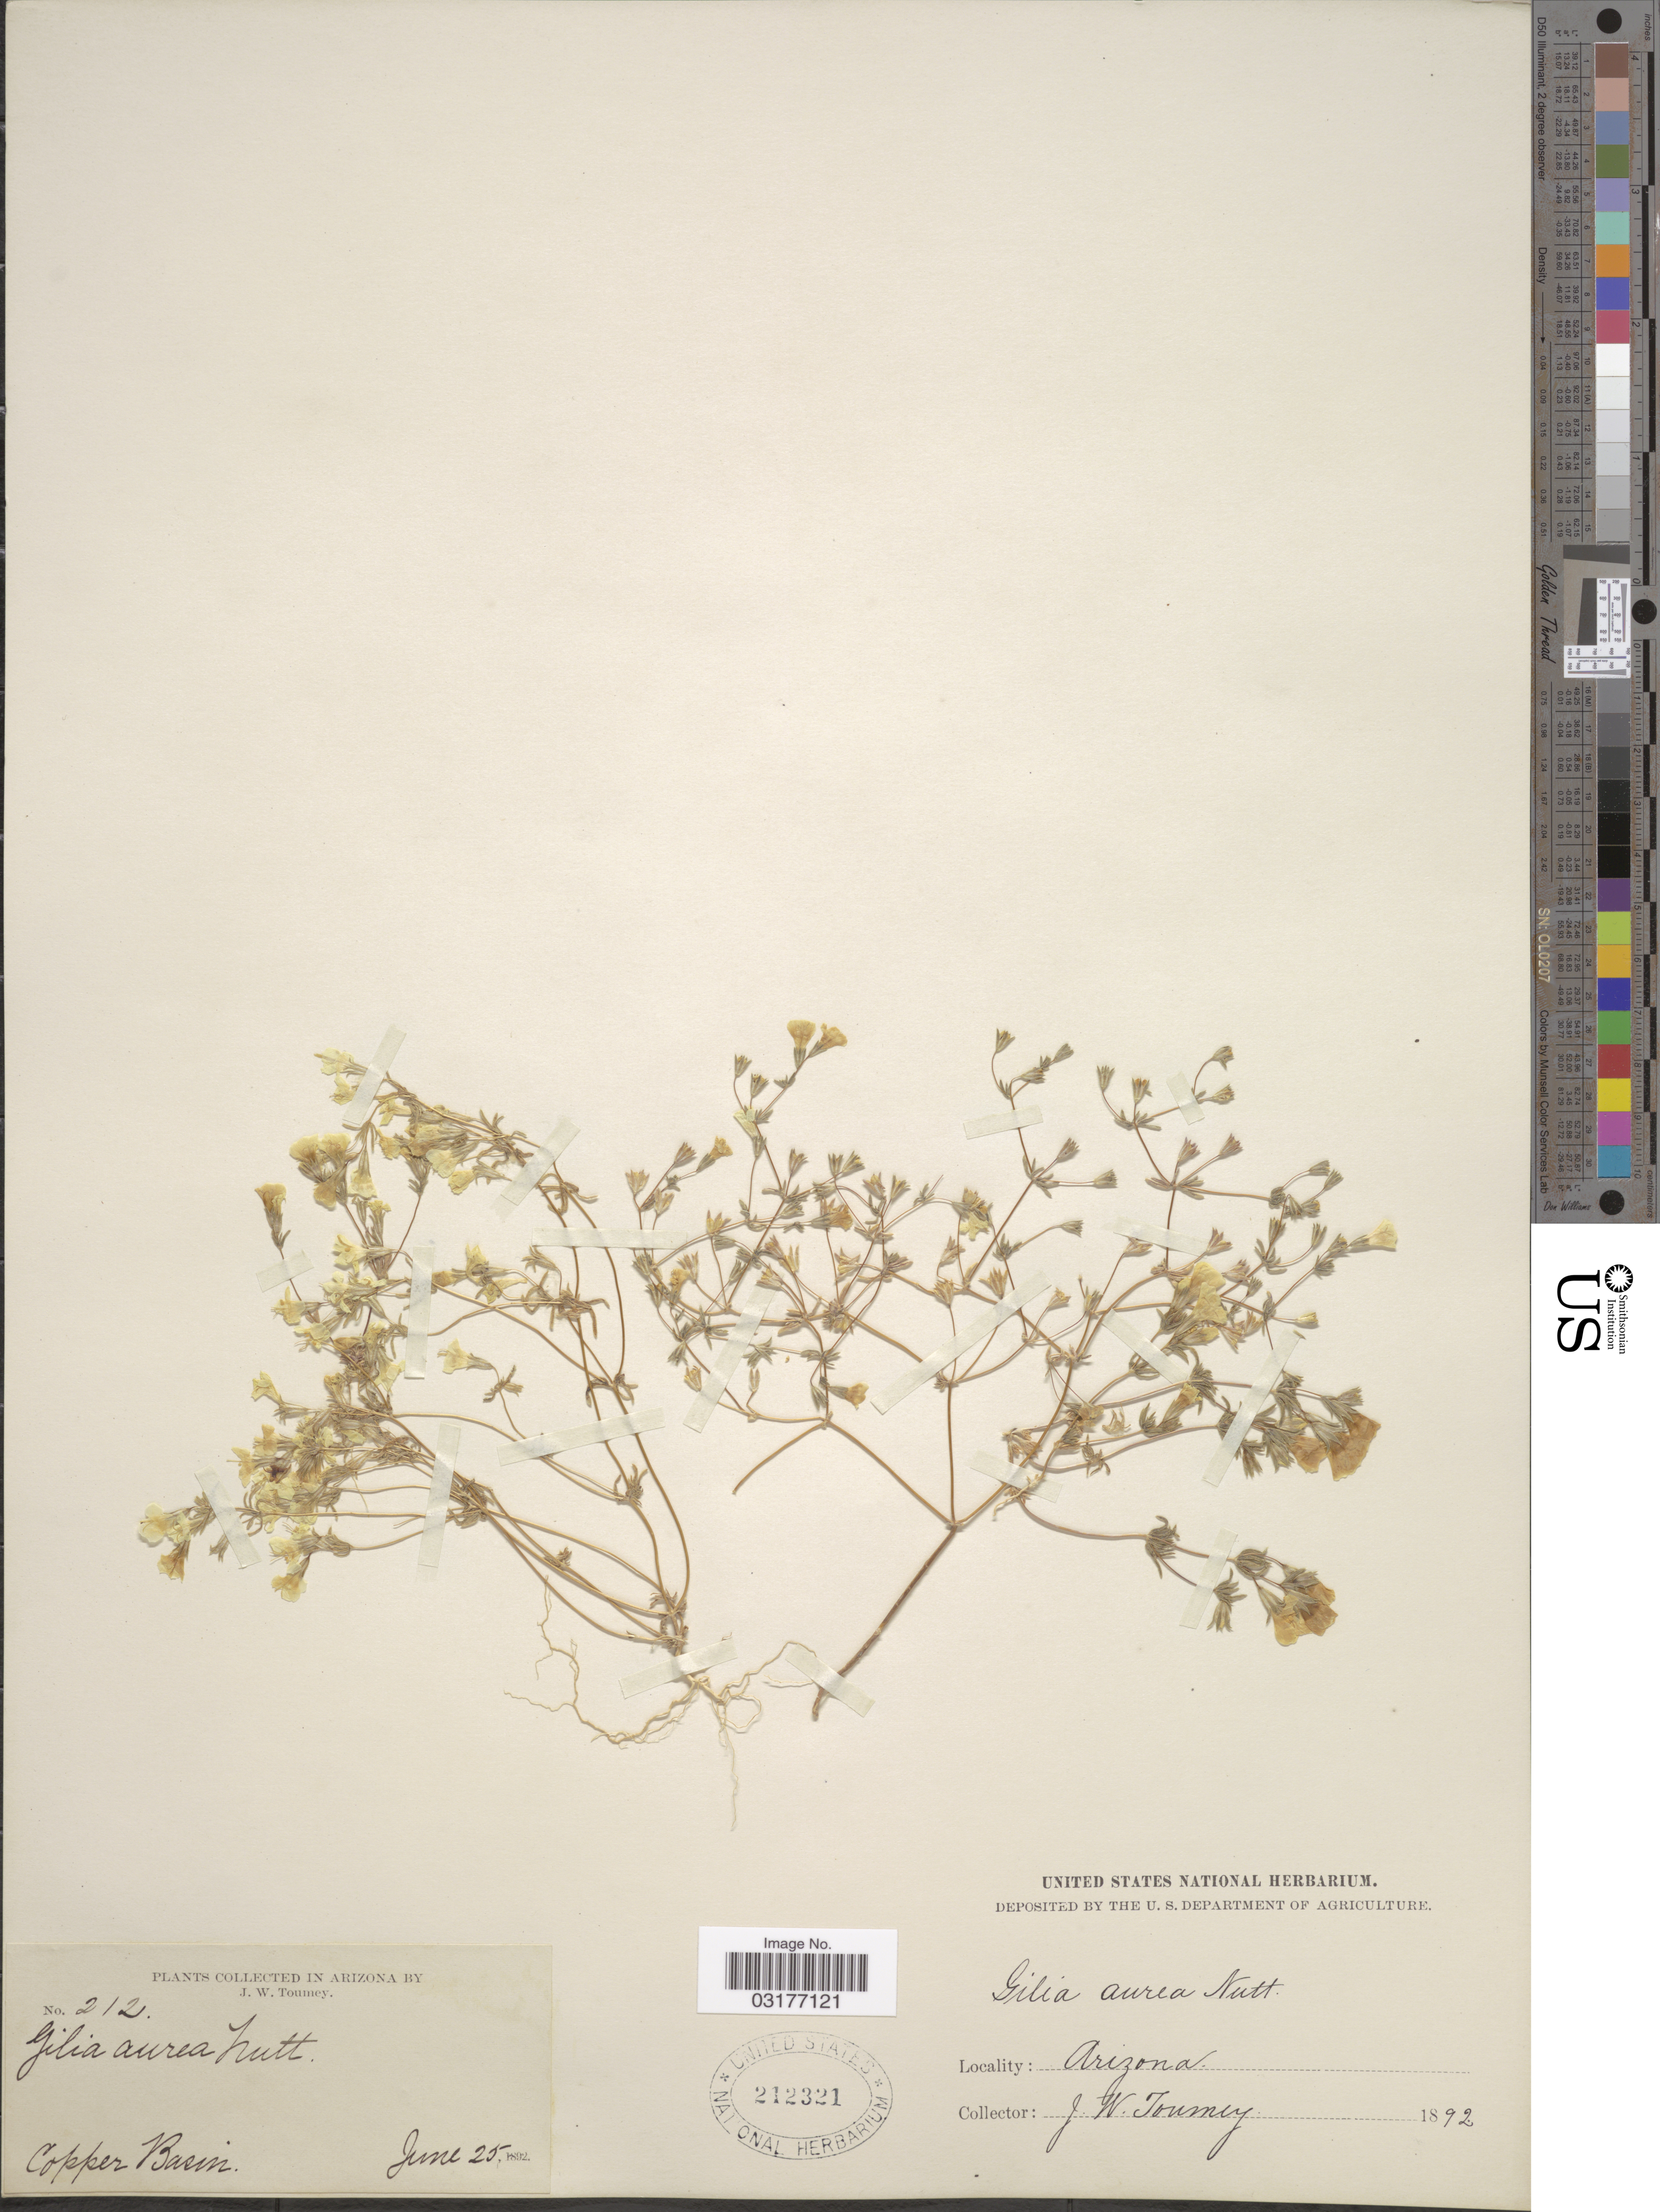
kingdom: Plantae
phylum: Tracheophyta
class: Magnoliopsida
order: Ericales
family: Polemoniaceae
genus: Leptosiphon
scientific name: Leptosiphon chrysanthus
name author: J.M. Porter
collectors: J. W. Toumey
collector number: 212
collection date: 1892-06-25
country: United States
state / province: Arizona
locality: Copper Basin.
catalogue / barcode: US 212321